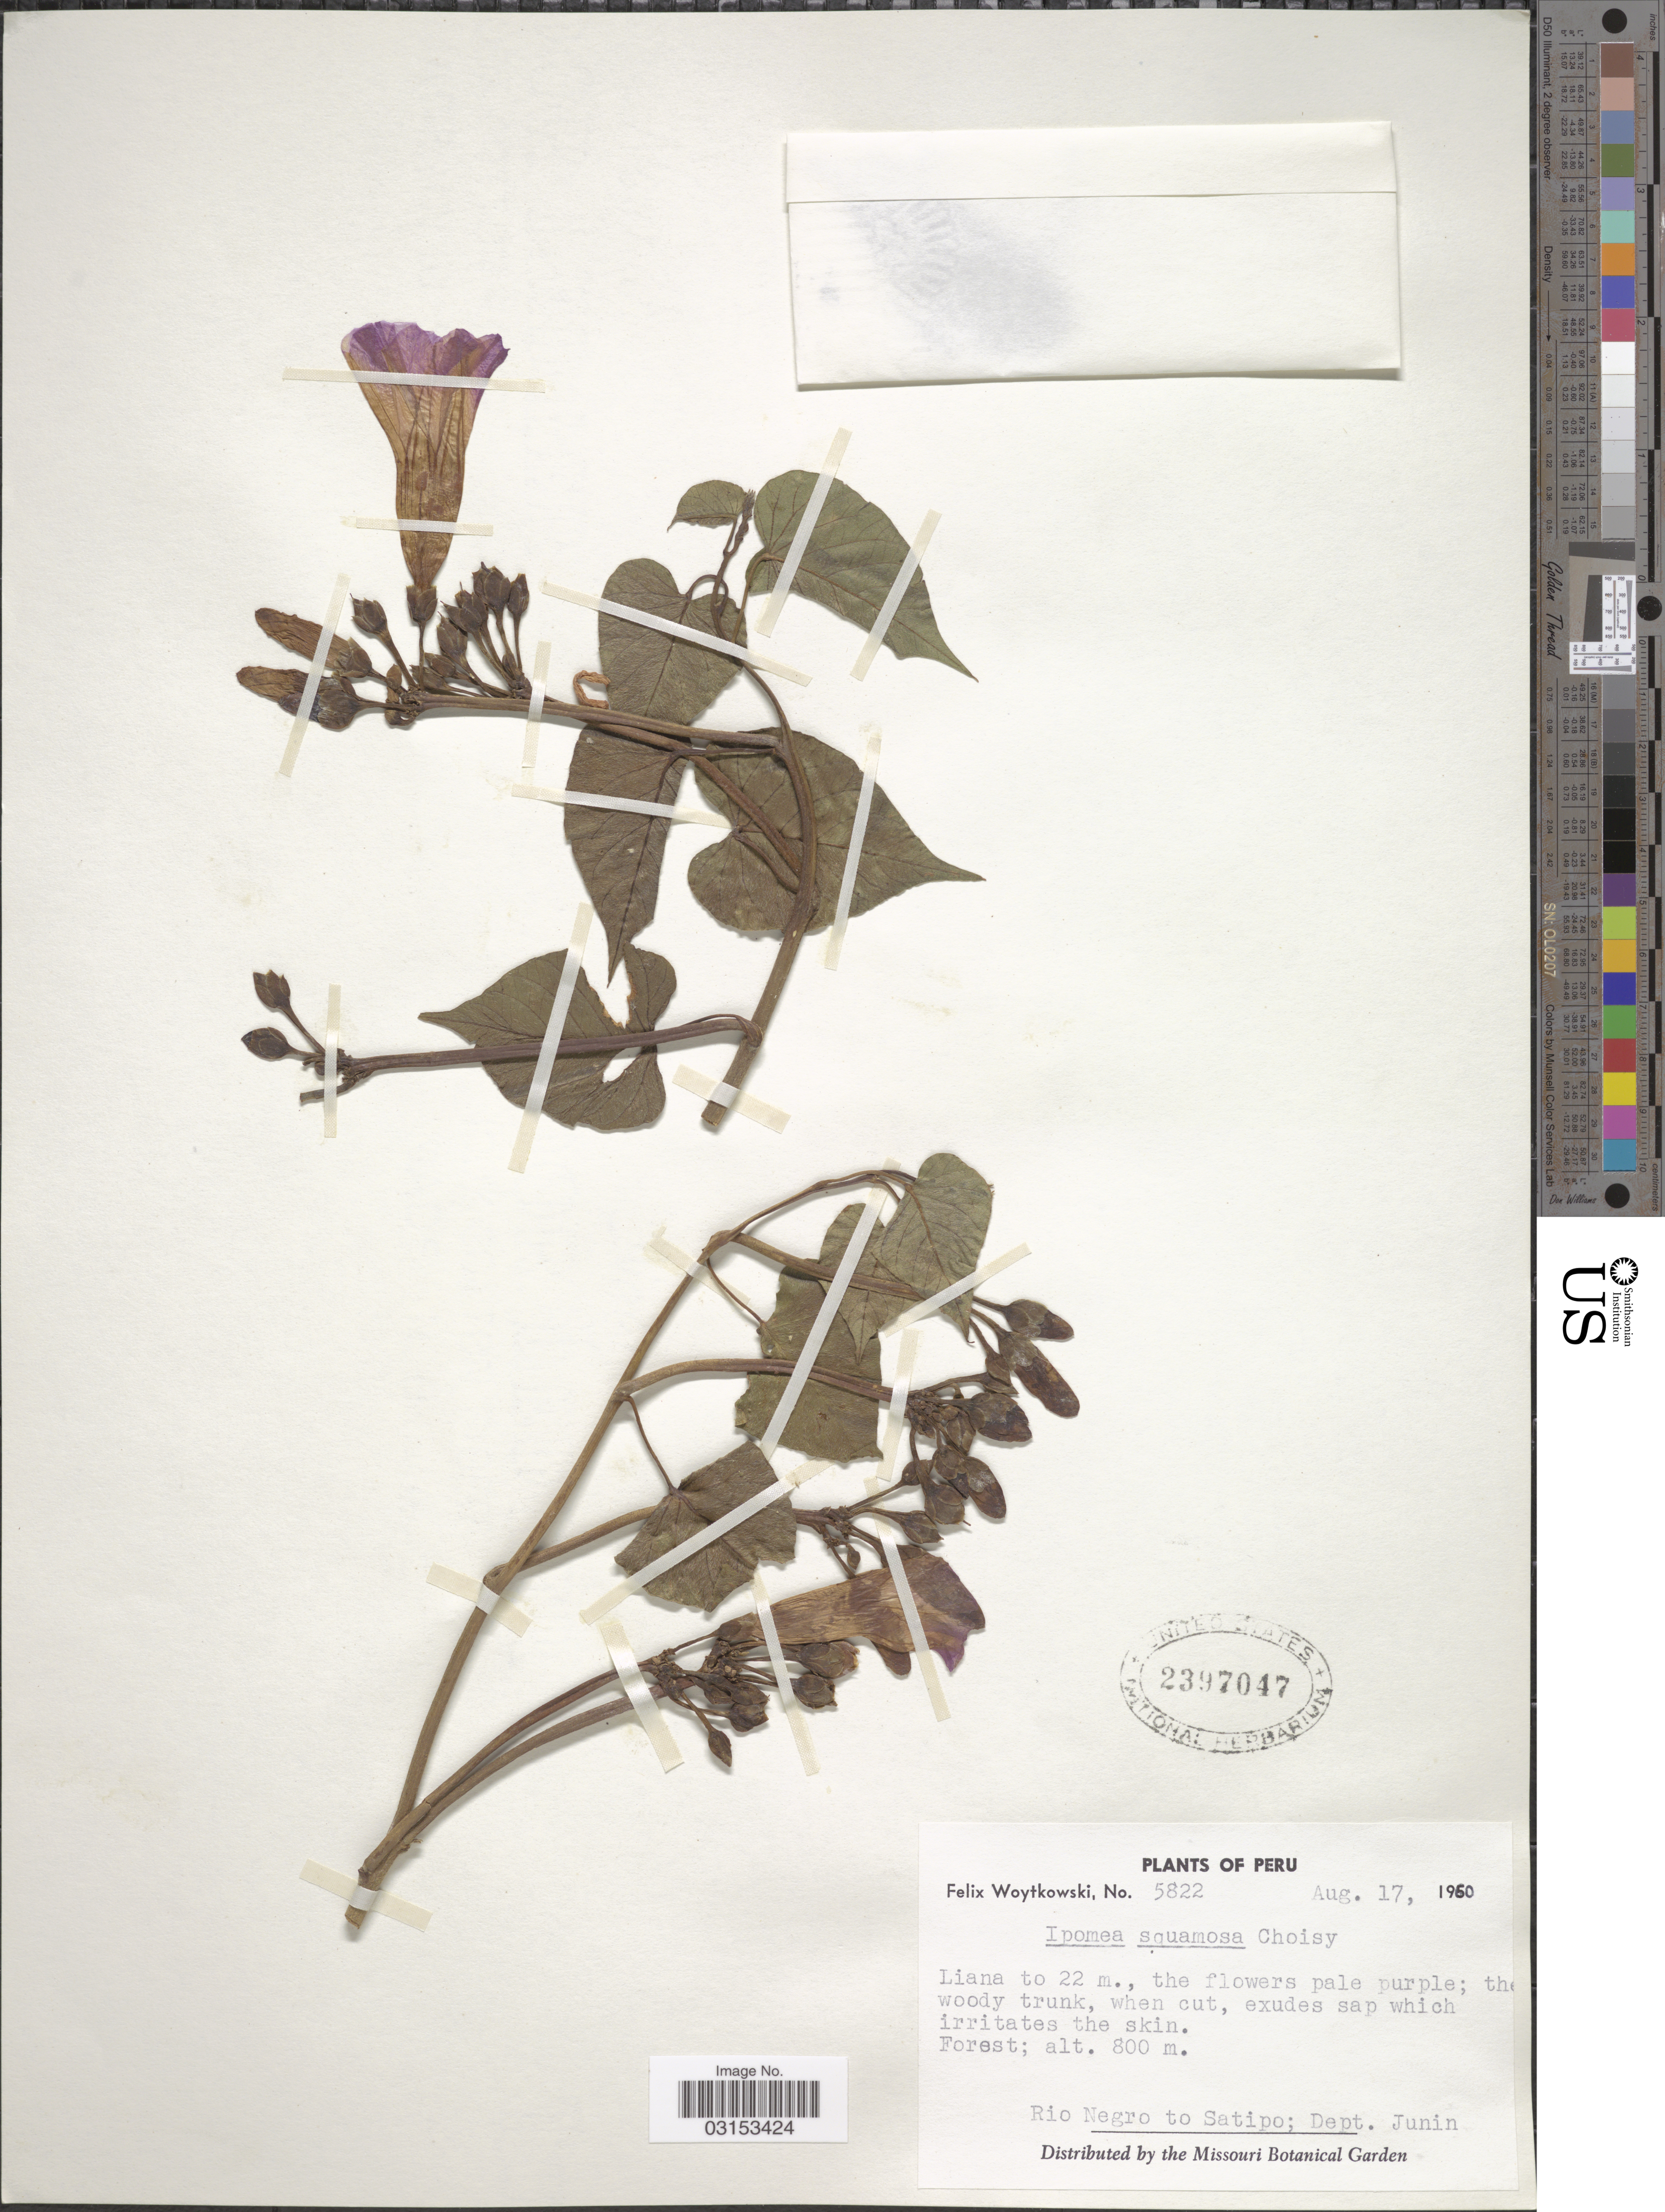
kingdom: Plantae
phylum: Tracheophyta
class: Magnoliopsida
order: Solanales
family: Convolvulaceae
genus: Ipomoea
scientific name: Ipomoea squamosa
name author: Choisy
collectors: F. Woytkowski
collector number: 5822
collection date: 1960-08-17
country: Peru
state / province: Junín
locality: Rio Negro to Satipo; Dept. Junin.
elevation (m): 800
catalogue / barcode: US 2397047